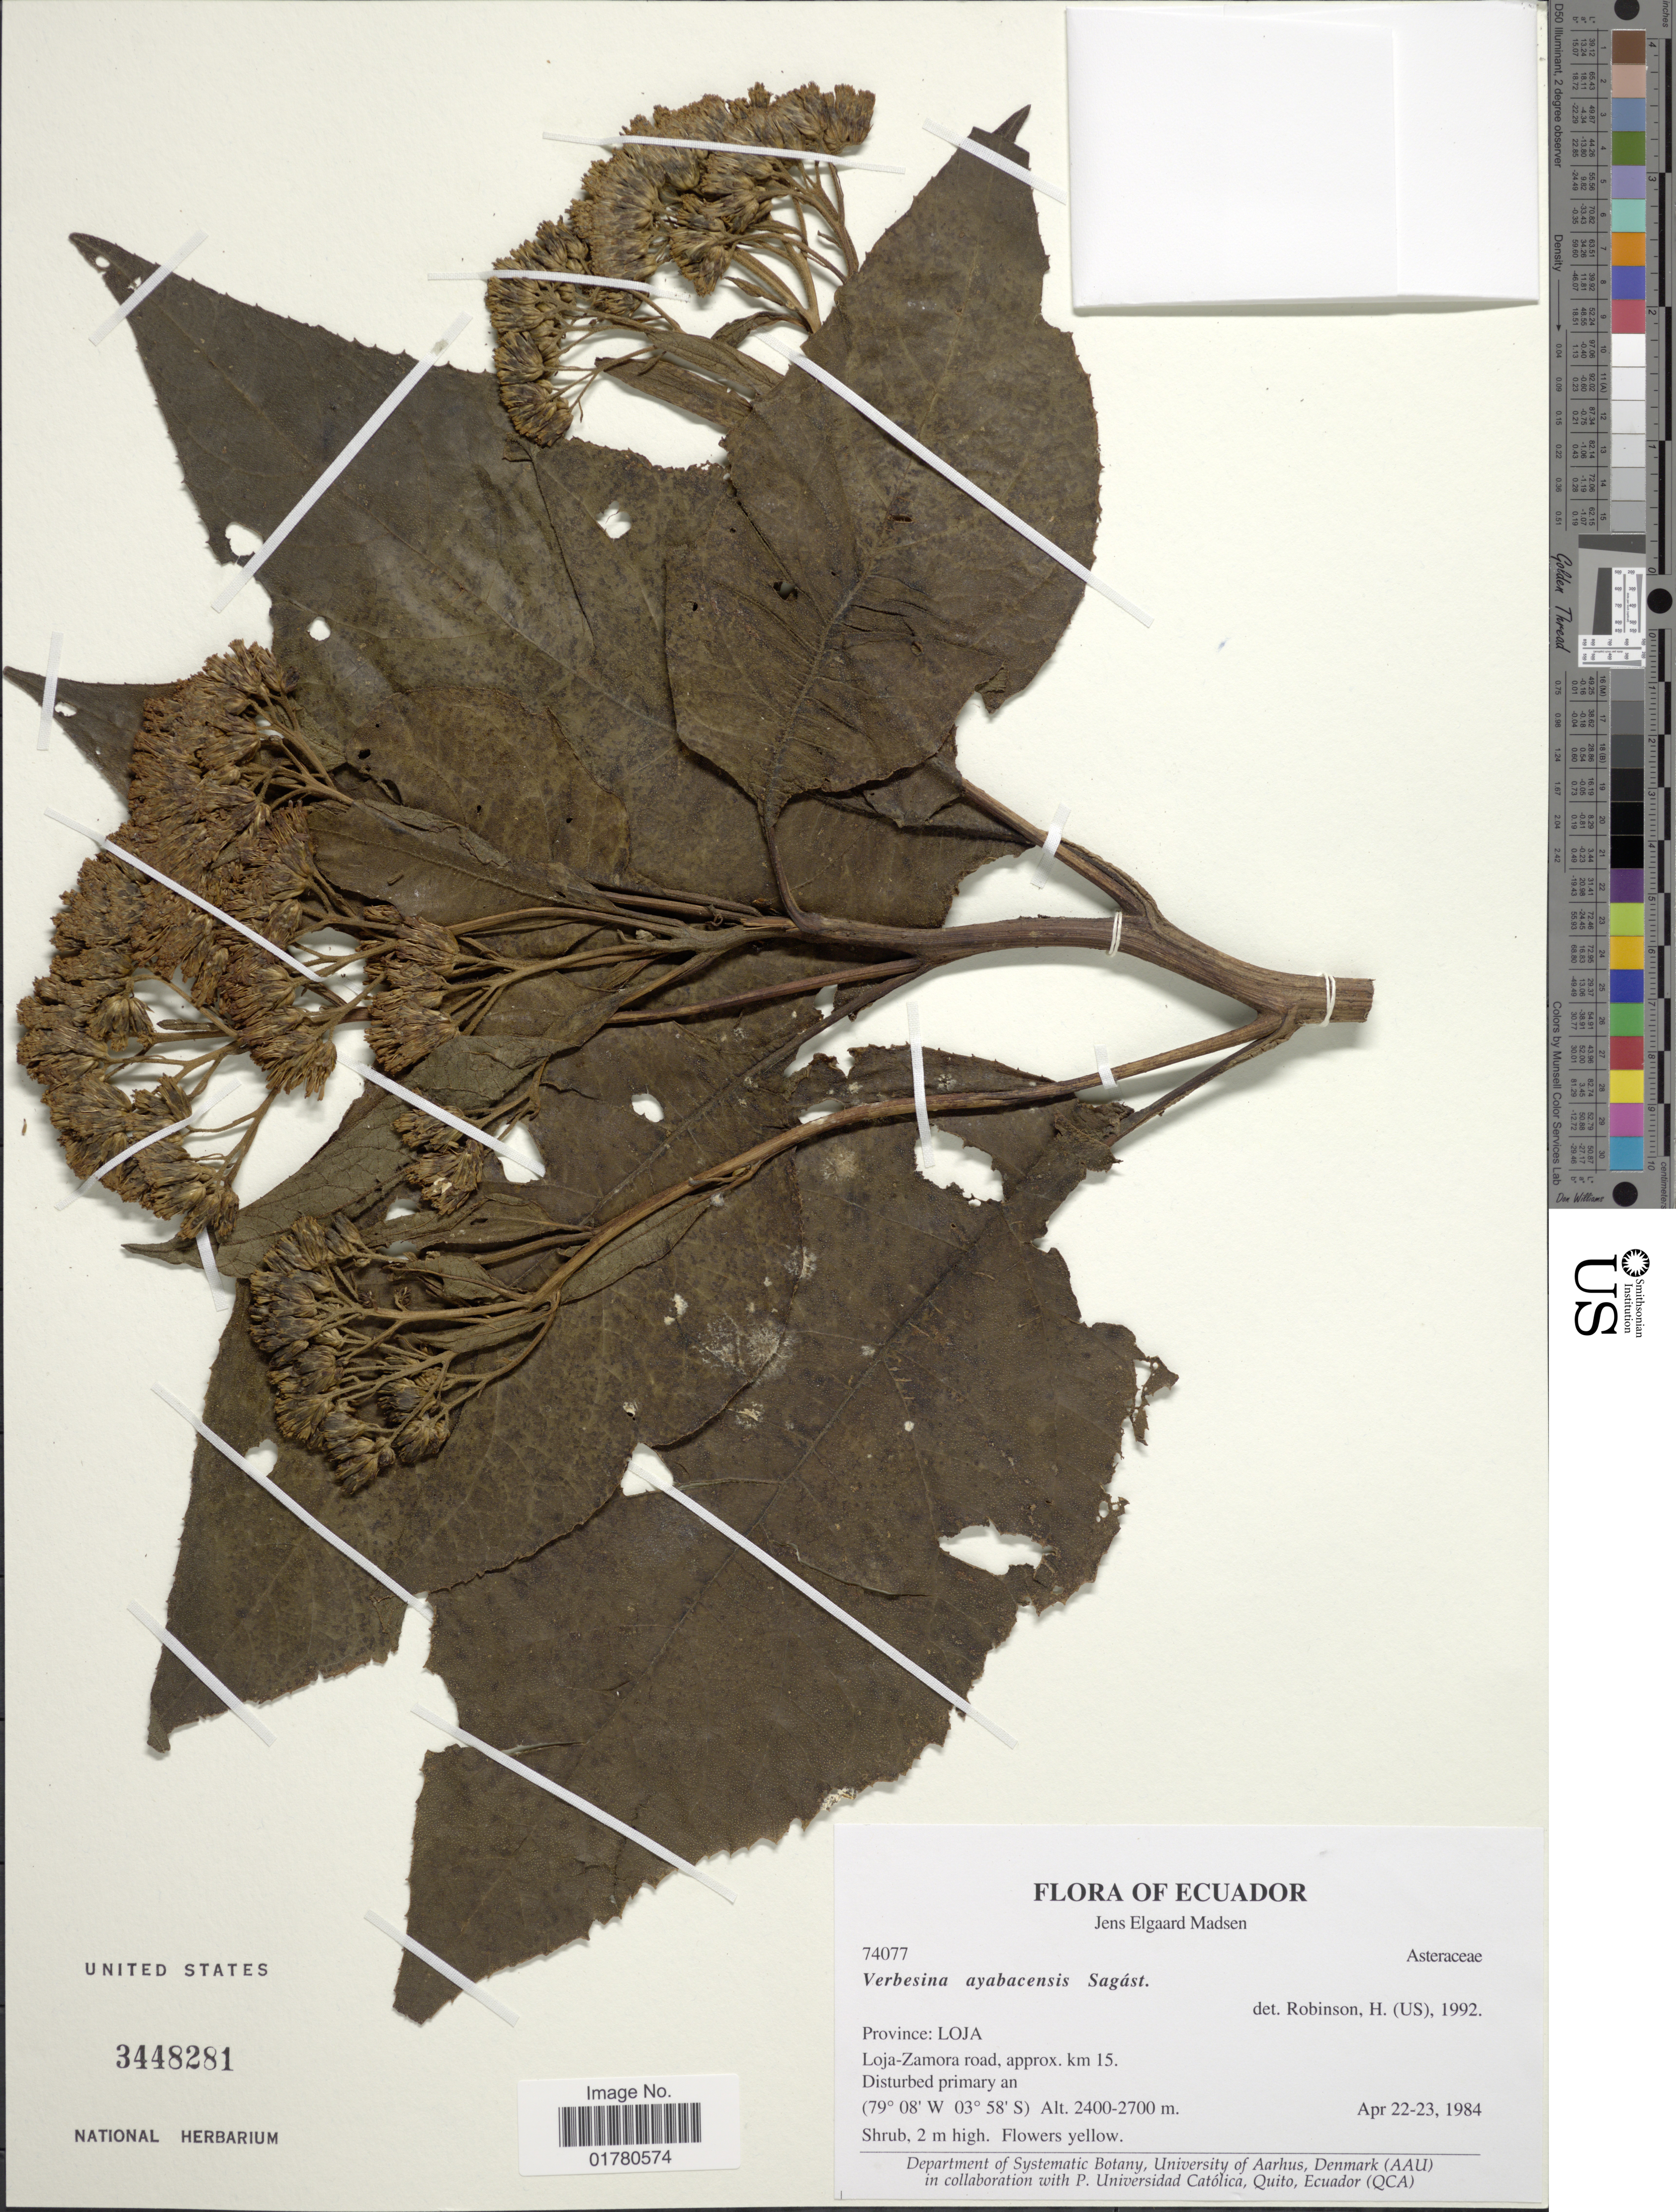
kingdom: Plantae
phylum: Tracheophyta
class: Magnoliopsida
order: Asterales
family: Asteraceae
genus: Verbesina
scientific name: Verbesina ayabacensis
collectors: J. E. Madsen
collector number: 74077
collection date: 1984-04-22/1984-04-23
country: Ecuador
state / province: Loja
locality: Loja-Zamora road, approx. km 15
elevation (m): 2400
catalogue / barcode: US 3448281